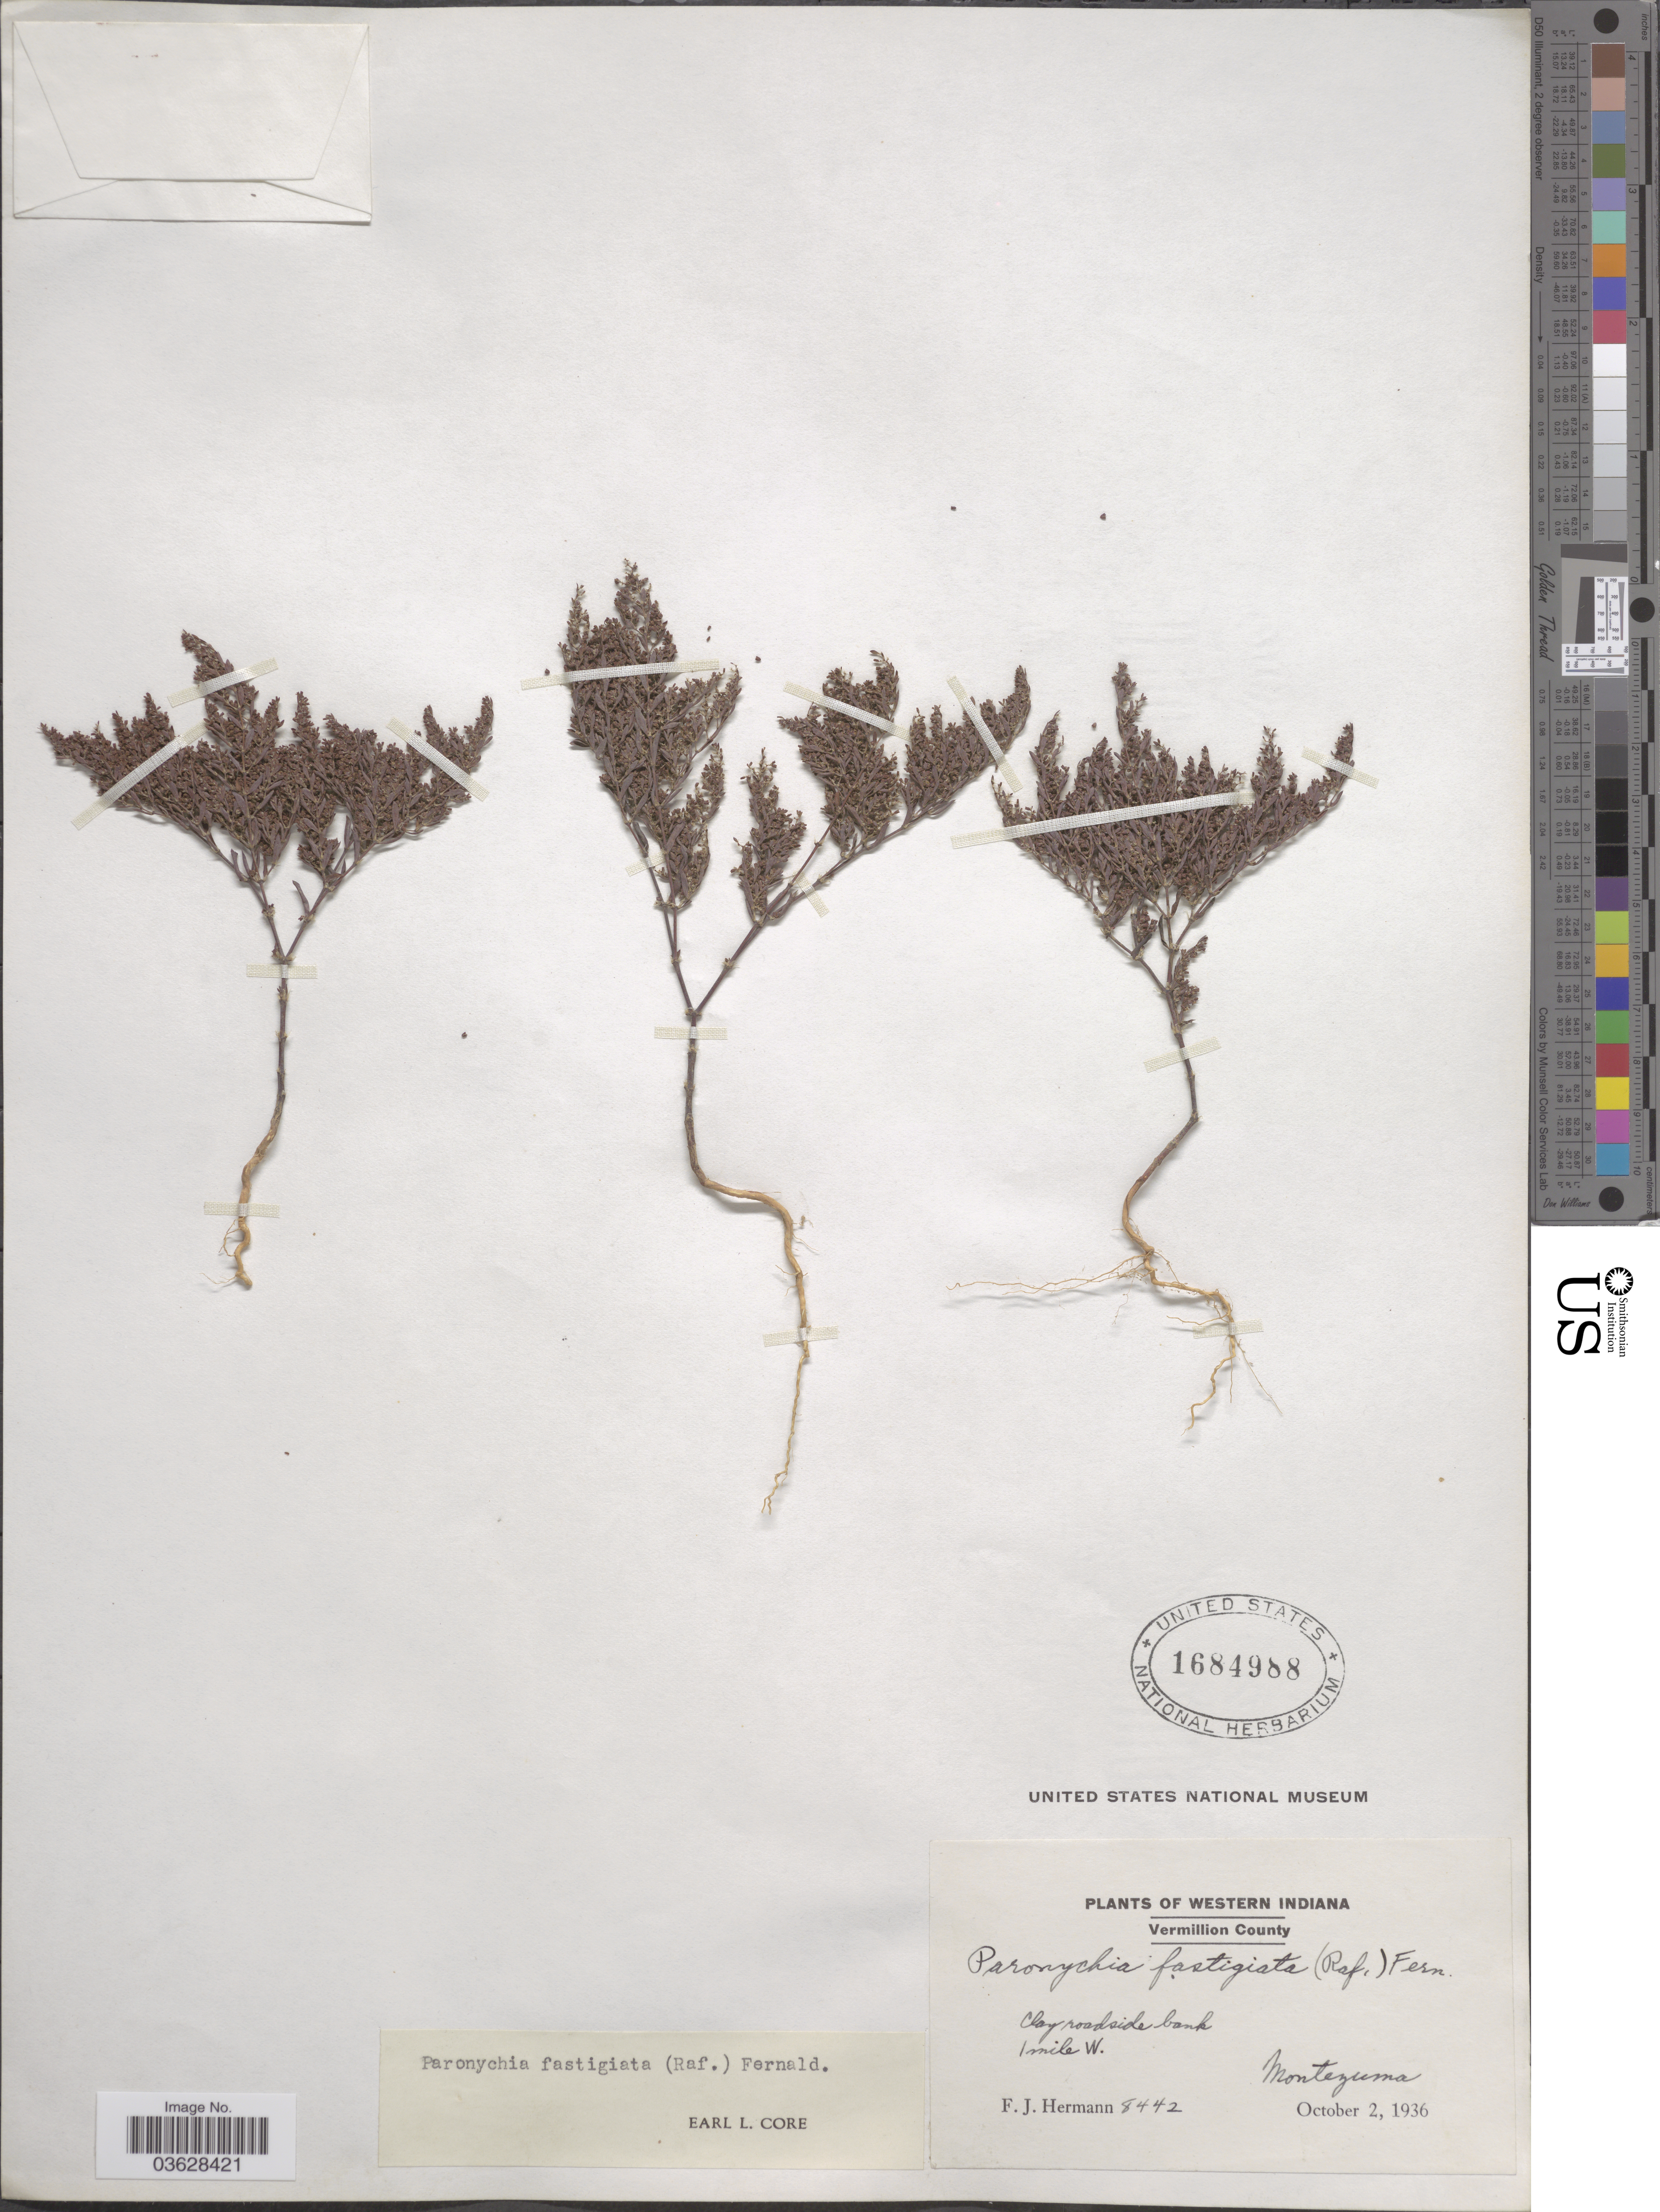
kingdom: Plantae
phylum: Tracheophyta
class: Magnoliopsida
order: Caryophyllales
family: Caryophyllaceae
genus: Paronychia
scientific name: Paronychia fastigiata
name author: (Raf.) Fernald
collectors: F. J. Hermann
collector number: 8442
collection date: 1936-10-02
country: United States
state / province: Indiana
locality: Western Indiana. Vermillion County. 1 mile W. Montezuma.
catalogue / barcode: US 1684988